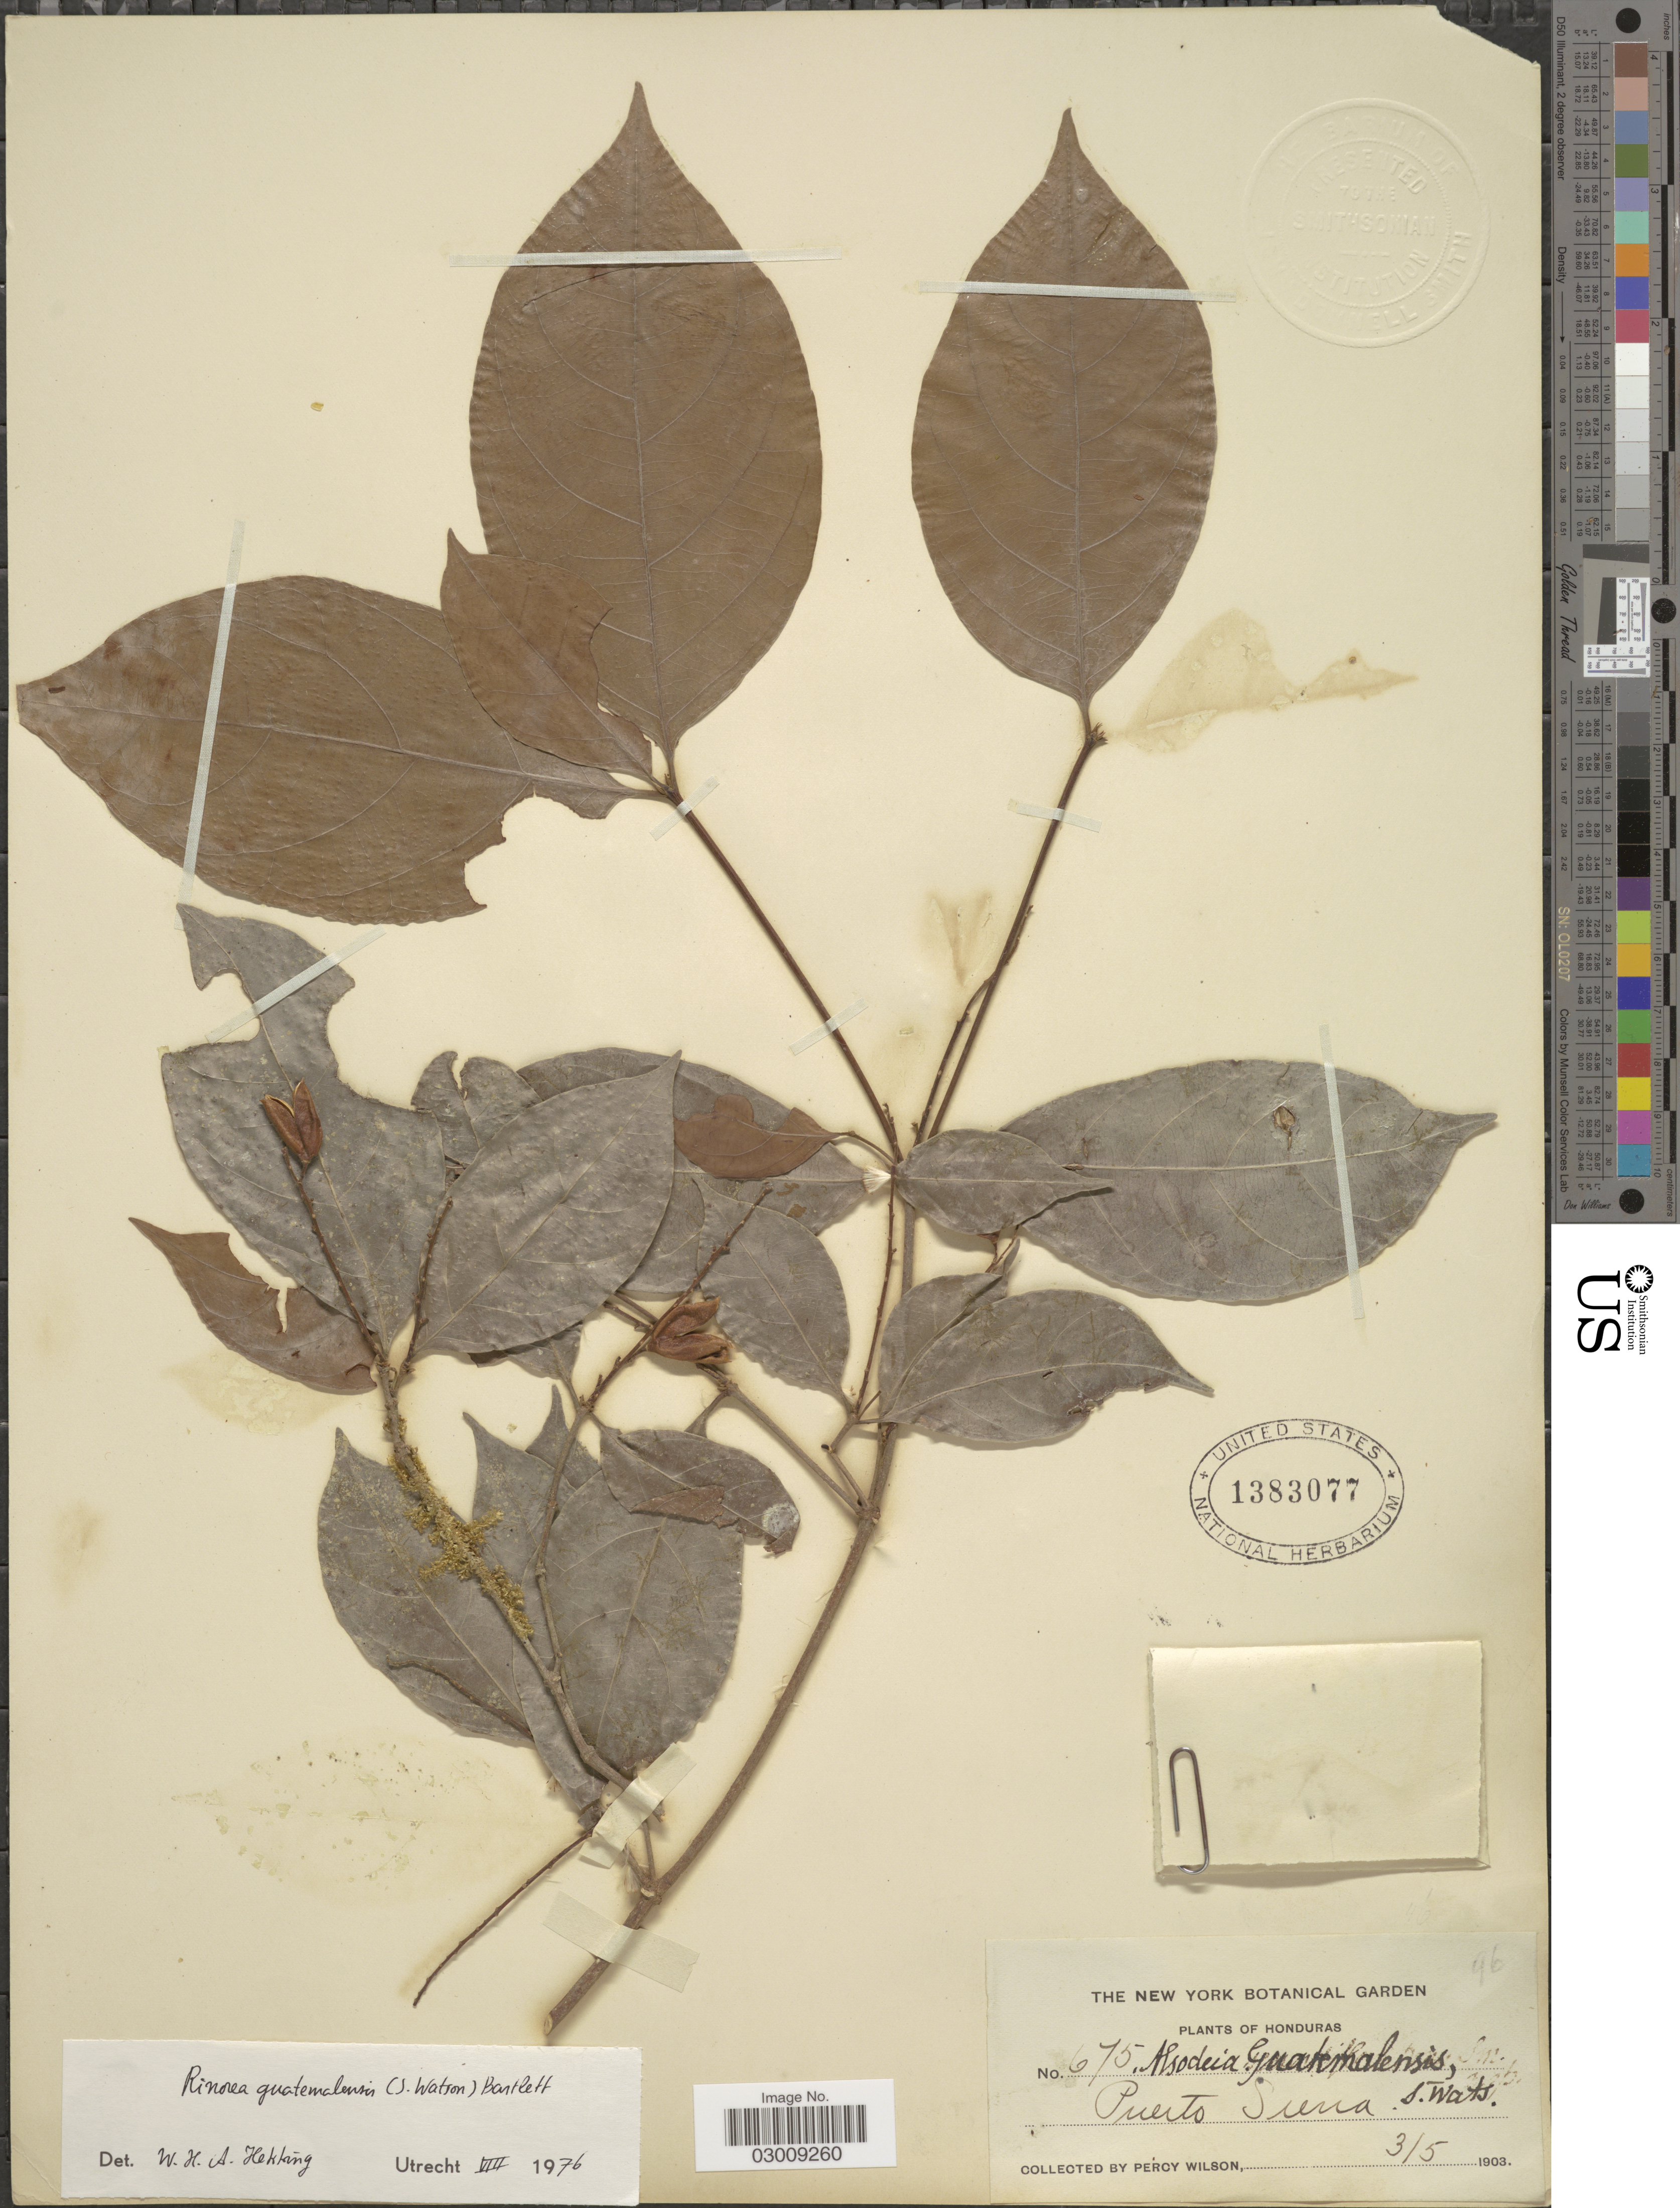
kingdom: Plantae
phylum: Tracheophyta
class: Magnoliopsida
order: Malpighiales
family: Violaceae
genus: Rinorea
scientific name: Rinorea guatemalensis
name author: (S. Watson) Bartlett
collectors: P. Wilson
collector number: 96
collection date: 1903-05-03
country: Honduras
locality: Puerto Sierra.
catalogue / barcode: US 1383077